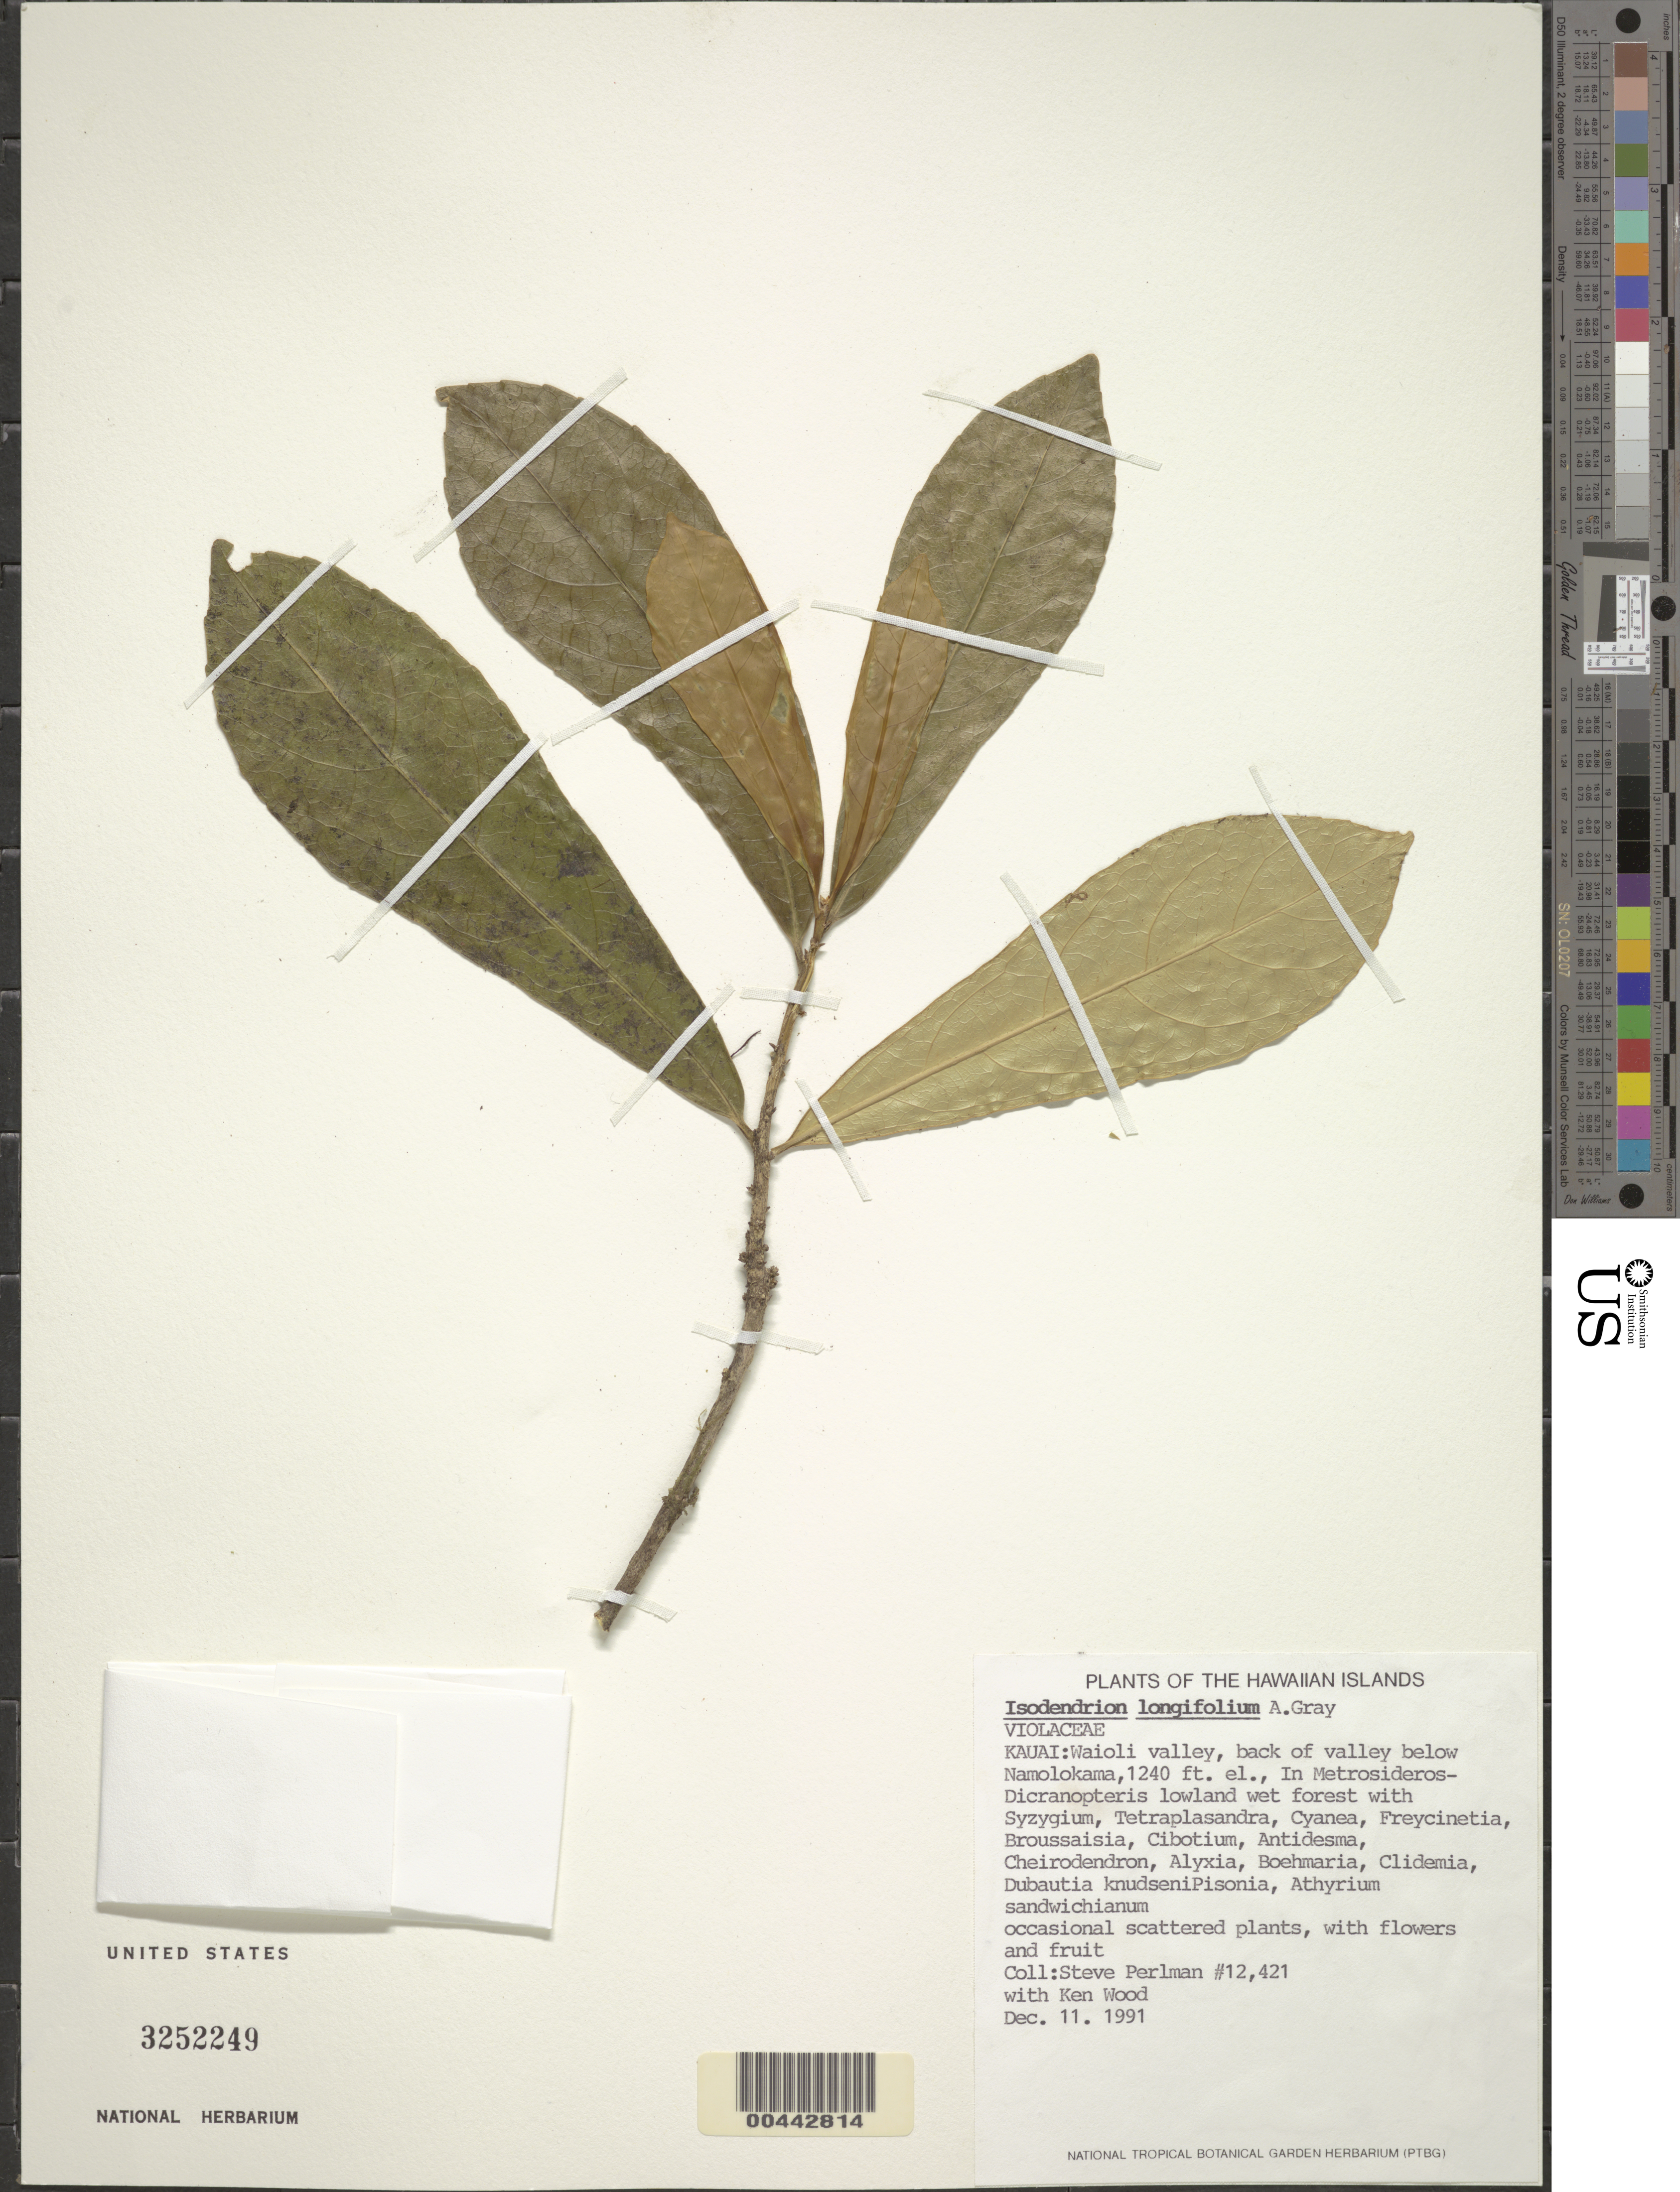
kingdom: Plantae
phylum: Tracheophyta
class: Magnoliopsida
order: Malpighiales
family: Violaceae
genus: Isodendrion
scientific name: Isodendrion longifolium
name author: A. Gray in Wilkes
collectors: S. P. Perlman & K. Wood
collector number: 12421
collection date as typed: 11 Dec 1991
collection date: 1991-12-11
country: United States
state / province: Hawaii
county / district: Kauai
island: Kaua'i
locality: Waioli valley, back of valley below Namolokama.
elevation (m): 378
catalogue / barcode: US 3252249